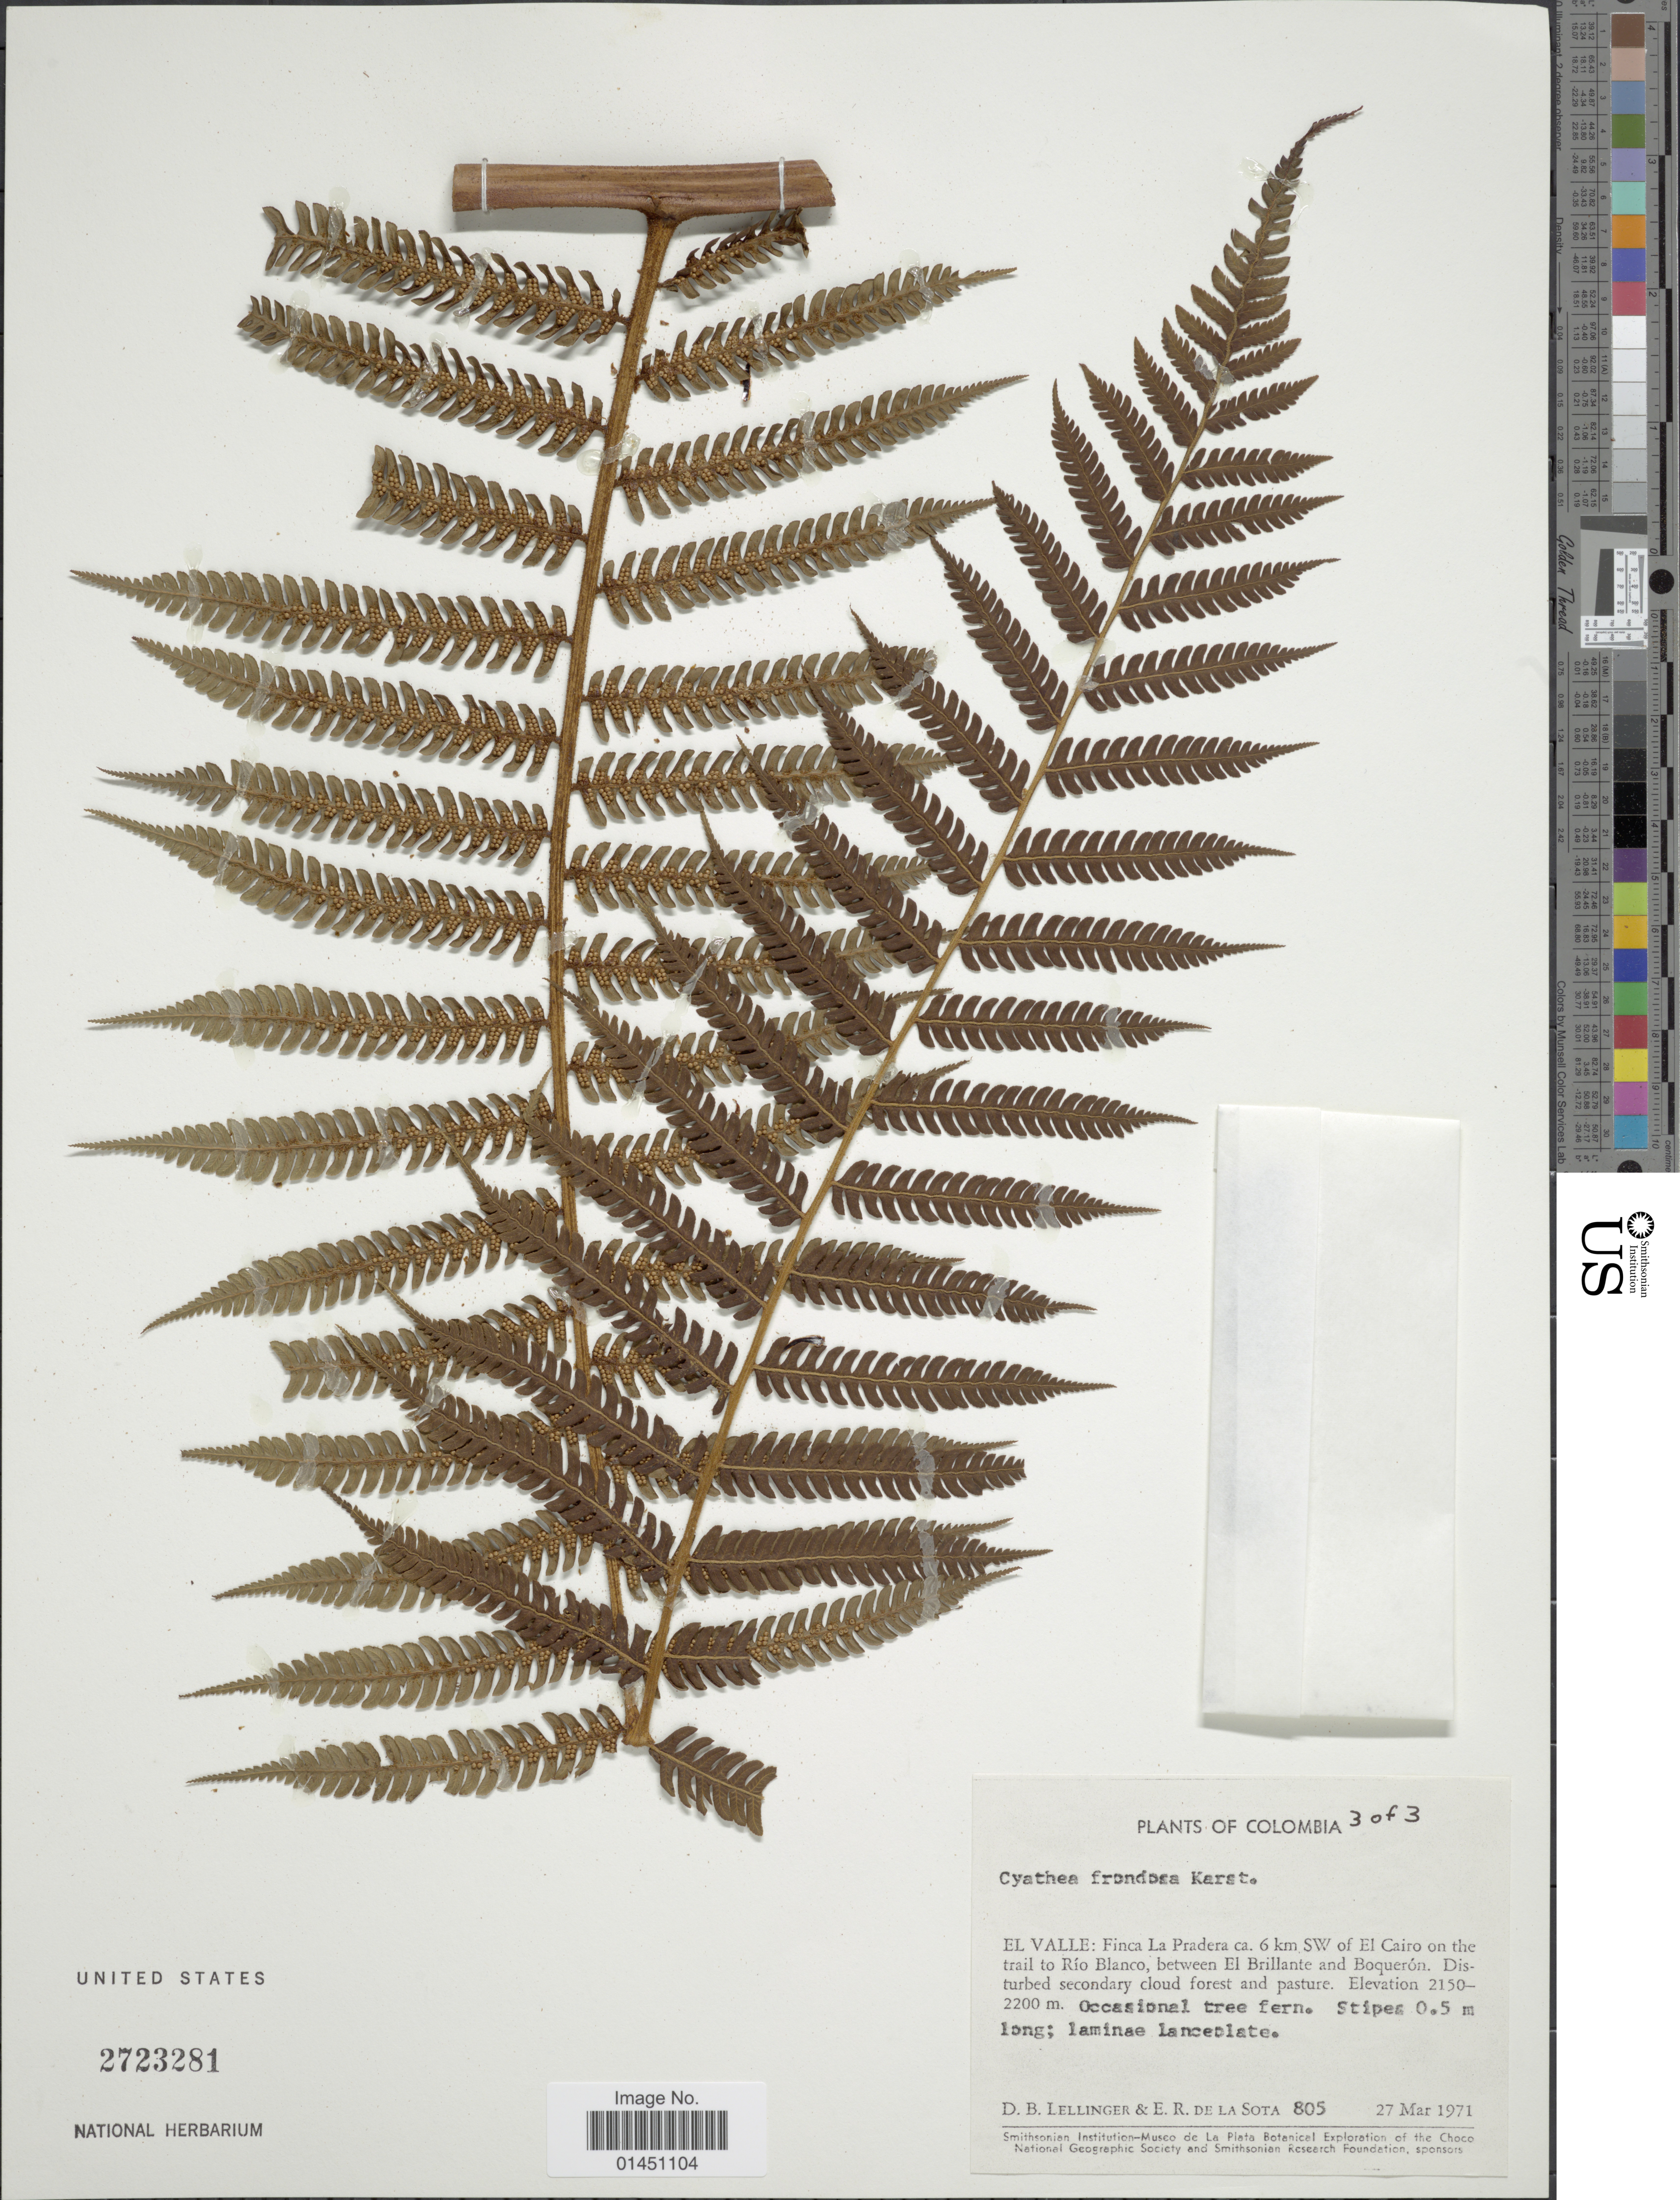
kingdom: Plantae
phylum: Tracheophyta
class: Polypodiopsida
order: Cyatheales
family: Cyatheaceae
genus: Cyathea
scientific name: Cyathea caracasana var. boliviensis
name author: (Rosenst.) R.M. Tryon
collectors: D. B. Lellinger & E. R. de la Sota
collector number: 805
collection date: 1971-03-27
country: Colombia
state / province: Valle del Cauca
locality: El Valle: Finca La Pradera, ca. 6 km SW of El Cairo on the trail to Rio Blanco, between El Brillante and Boqueron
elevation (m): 2150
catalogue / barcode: US 2723281